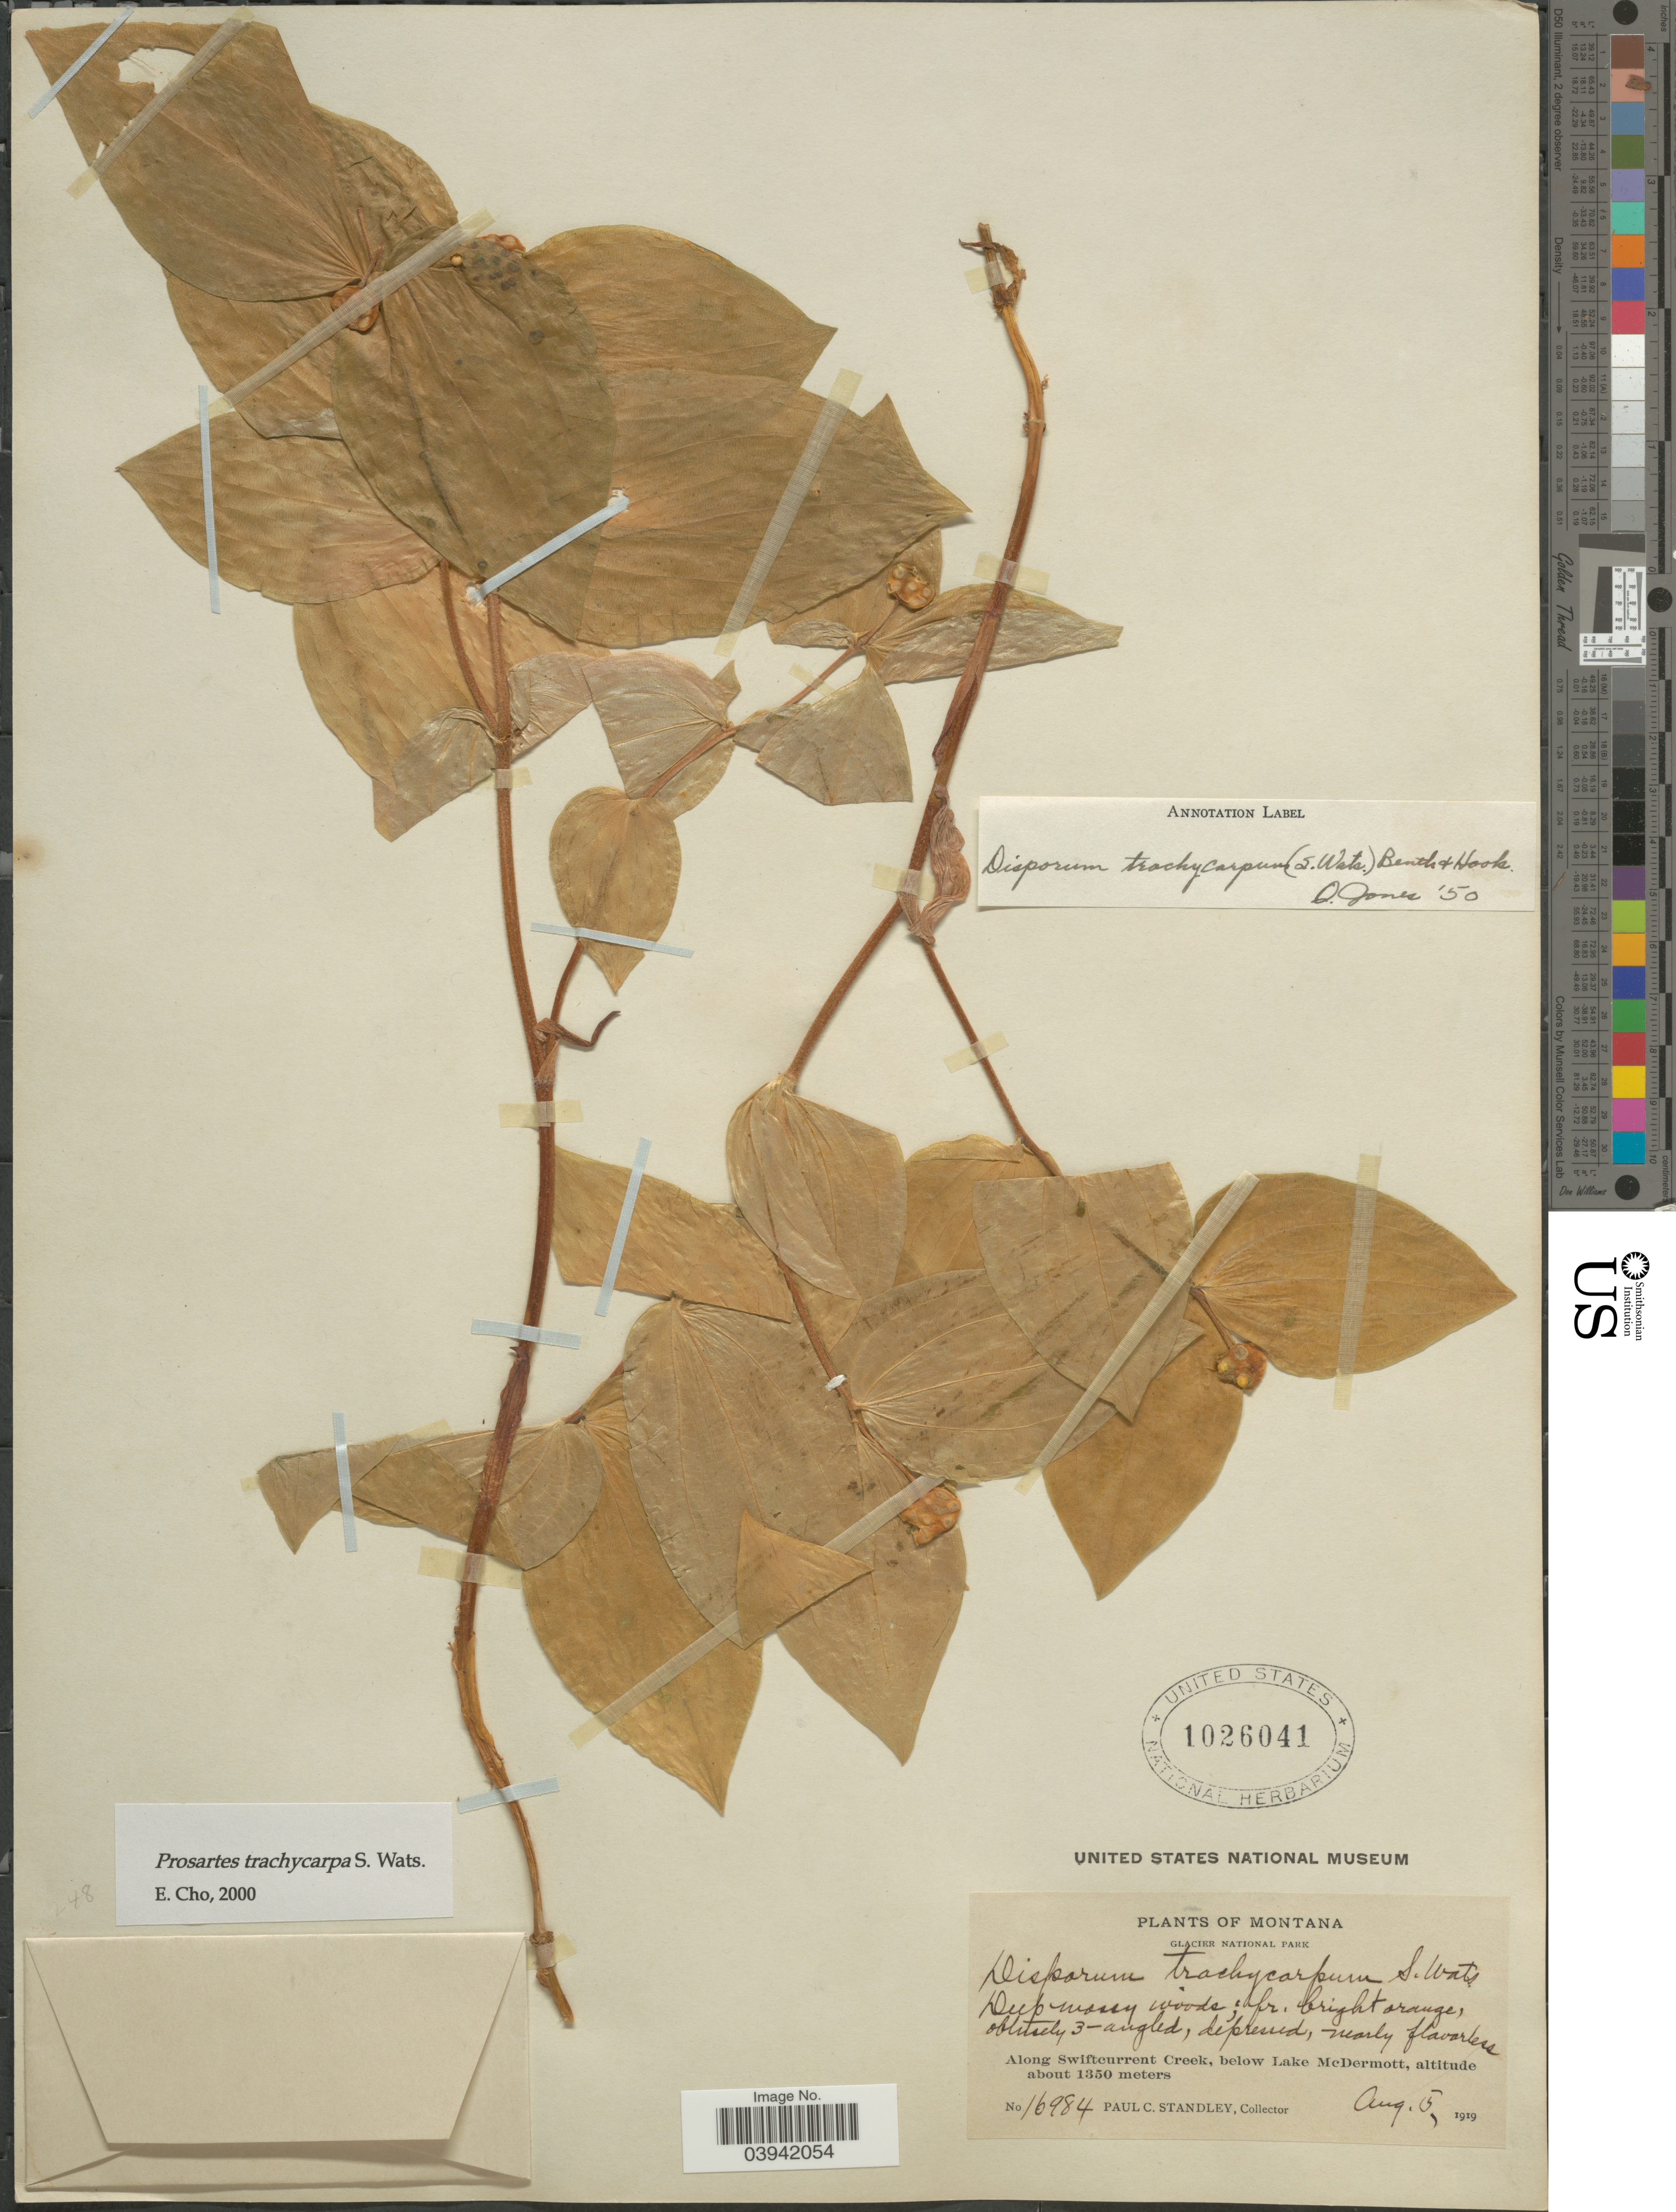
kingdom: Plantae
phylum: Tracheophyta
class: Liliopsida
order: Liliales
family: Liliaceae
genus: Prosartes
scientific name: Prosartes trachycarpa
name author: S. Watson in C. King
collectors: P. C. Standley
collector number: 16984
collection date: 1919-08-05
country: United States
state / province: Montana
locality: Glacier National Park. Along Swiftcurrent Creek, below Lake McDermott.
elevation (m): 1350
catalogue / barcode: US 1026041